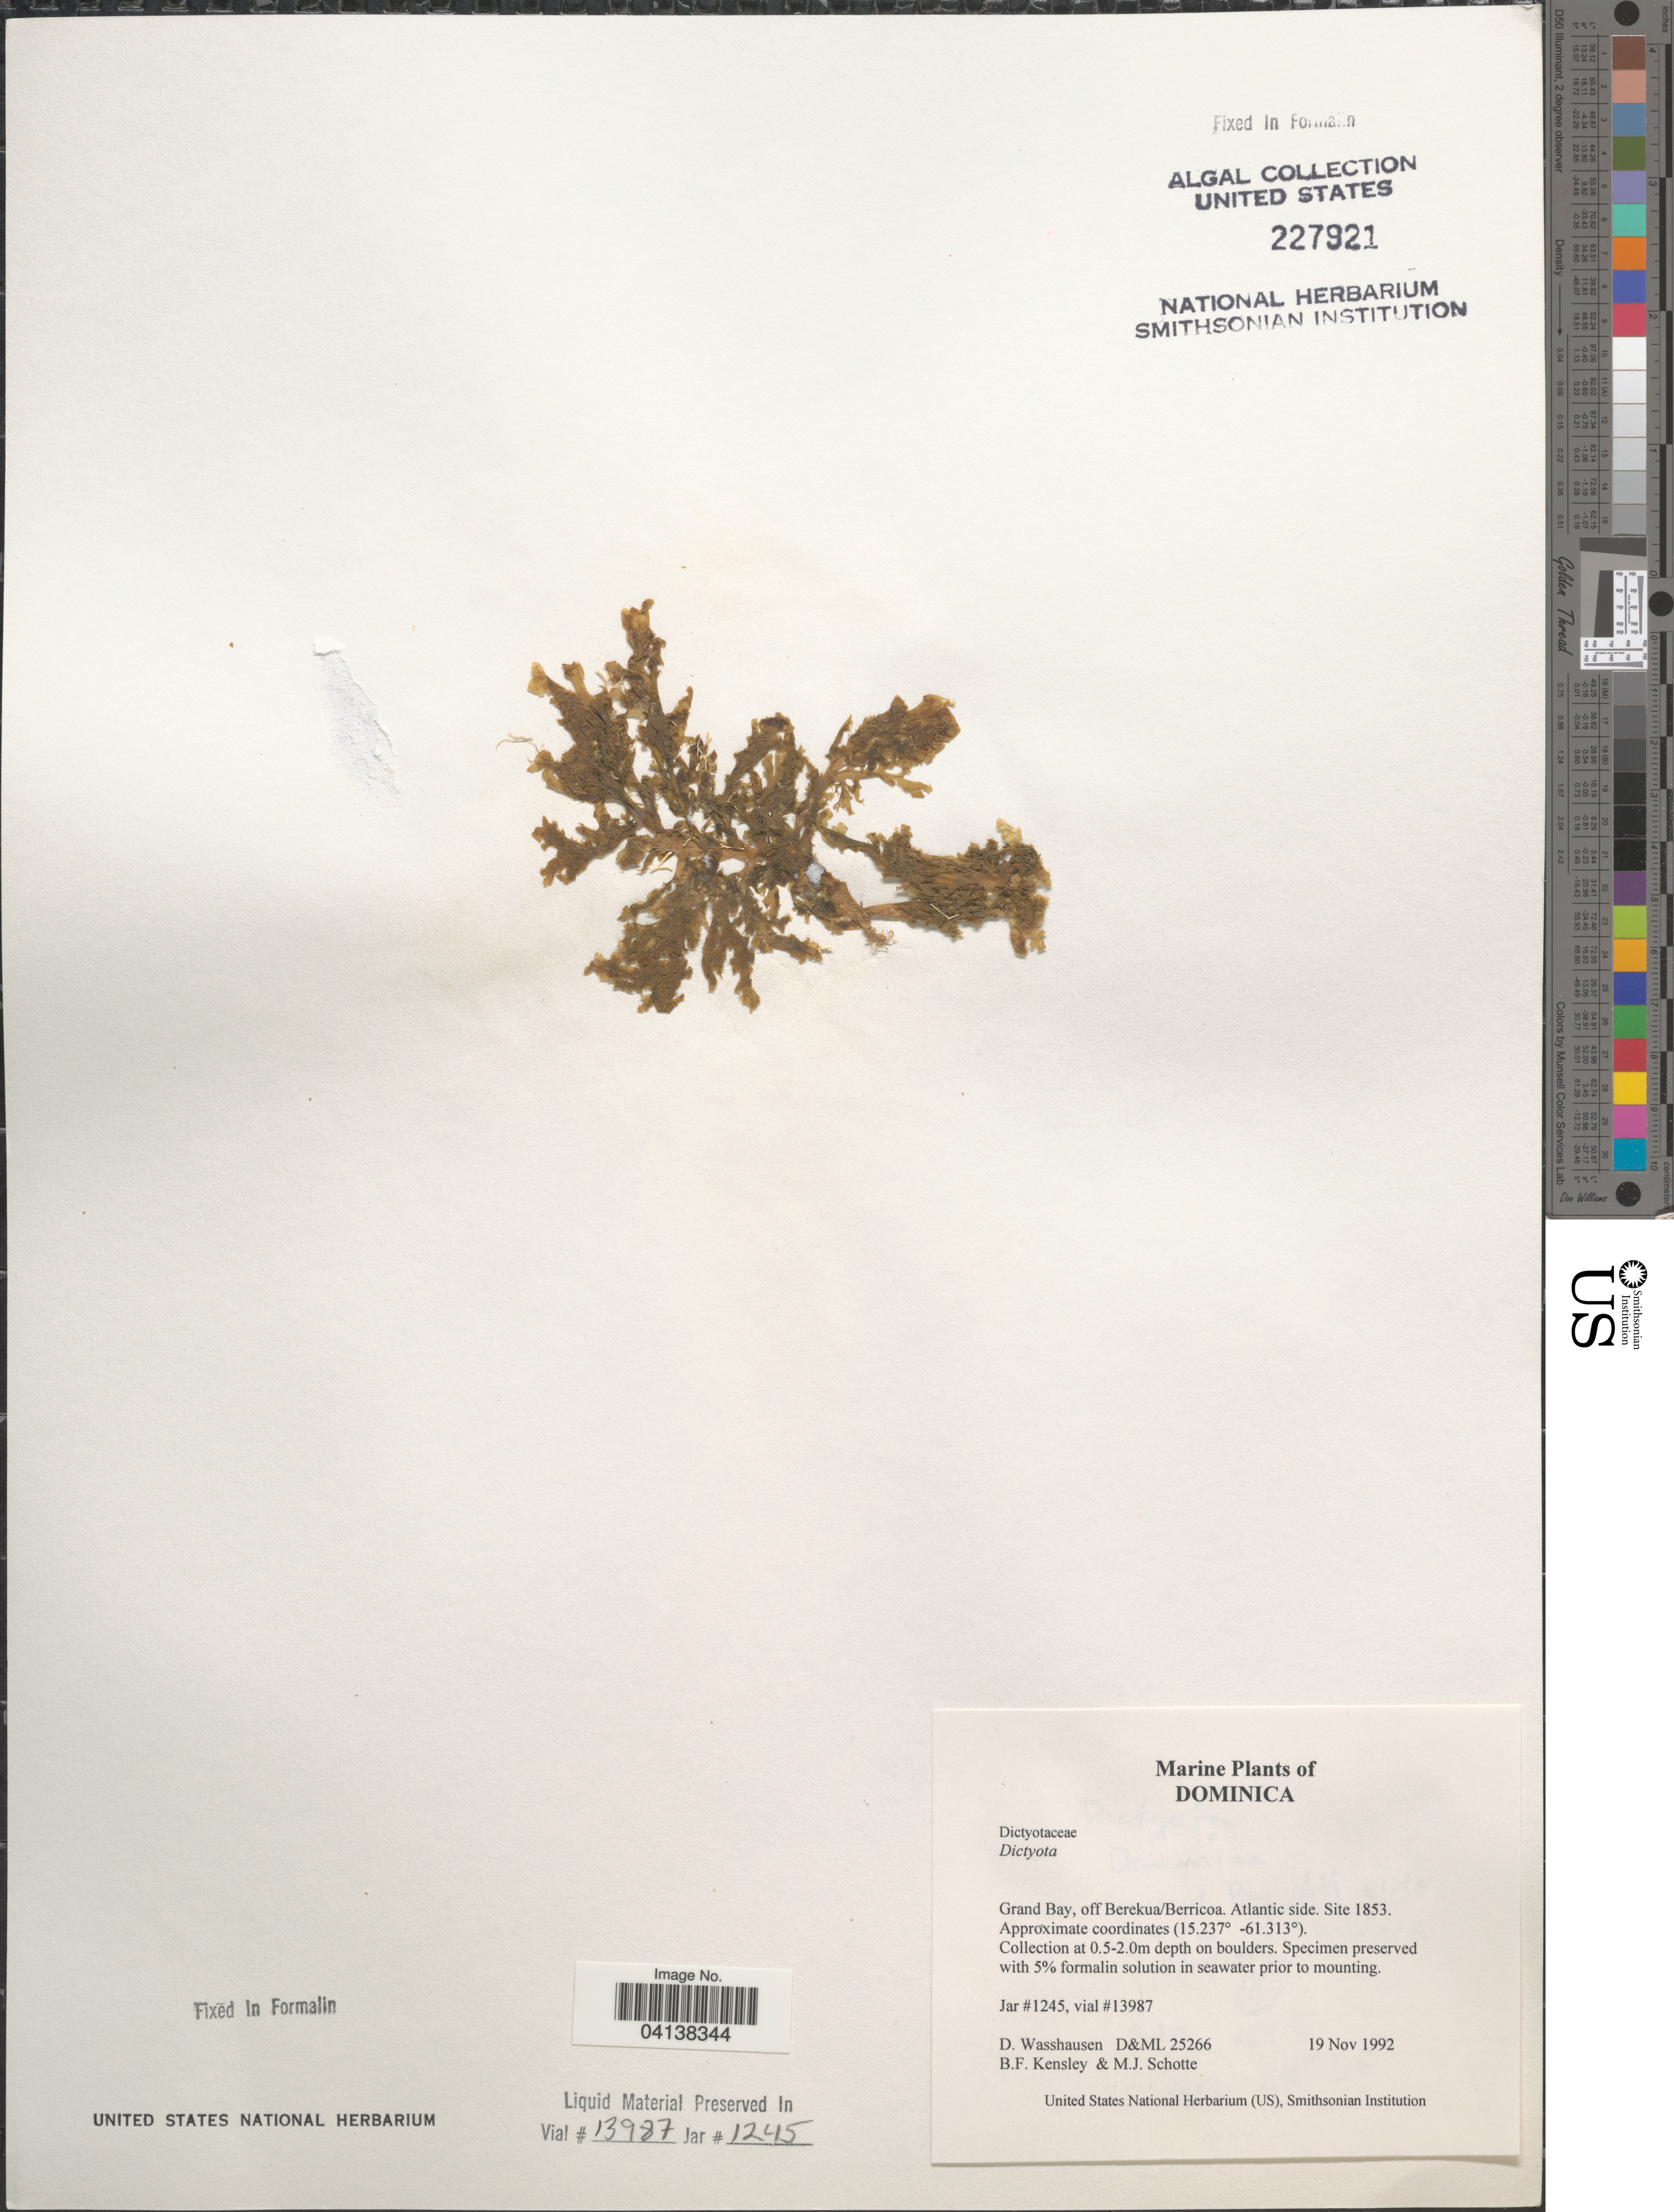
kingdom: Chromista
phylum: Ochrophyta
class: Phaeophyceae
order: Dictyotales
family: Dictyotaceae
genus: Dictyota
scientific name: Dictyota sp.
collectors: D. C. Wasshausen, B. Kensley & M. Schotte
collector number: D&ML 25266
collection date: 1992-11-19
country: Dominica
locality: Grand Bay, off Berekua/Berricoa. Site 1853.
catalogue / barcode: US 227921